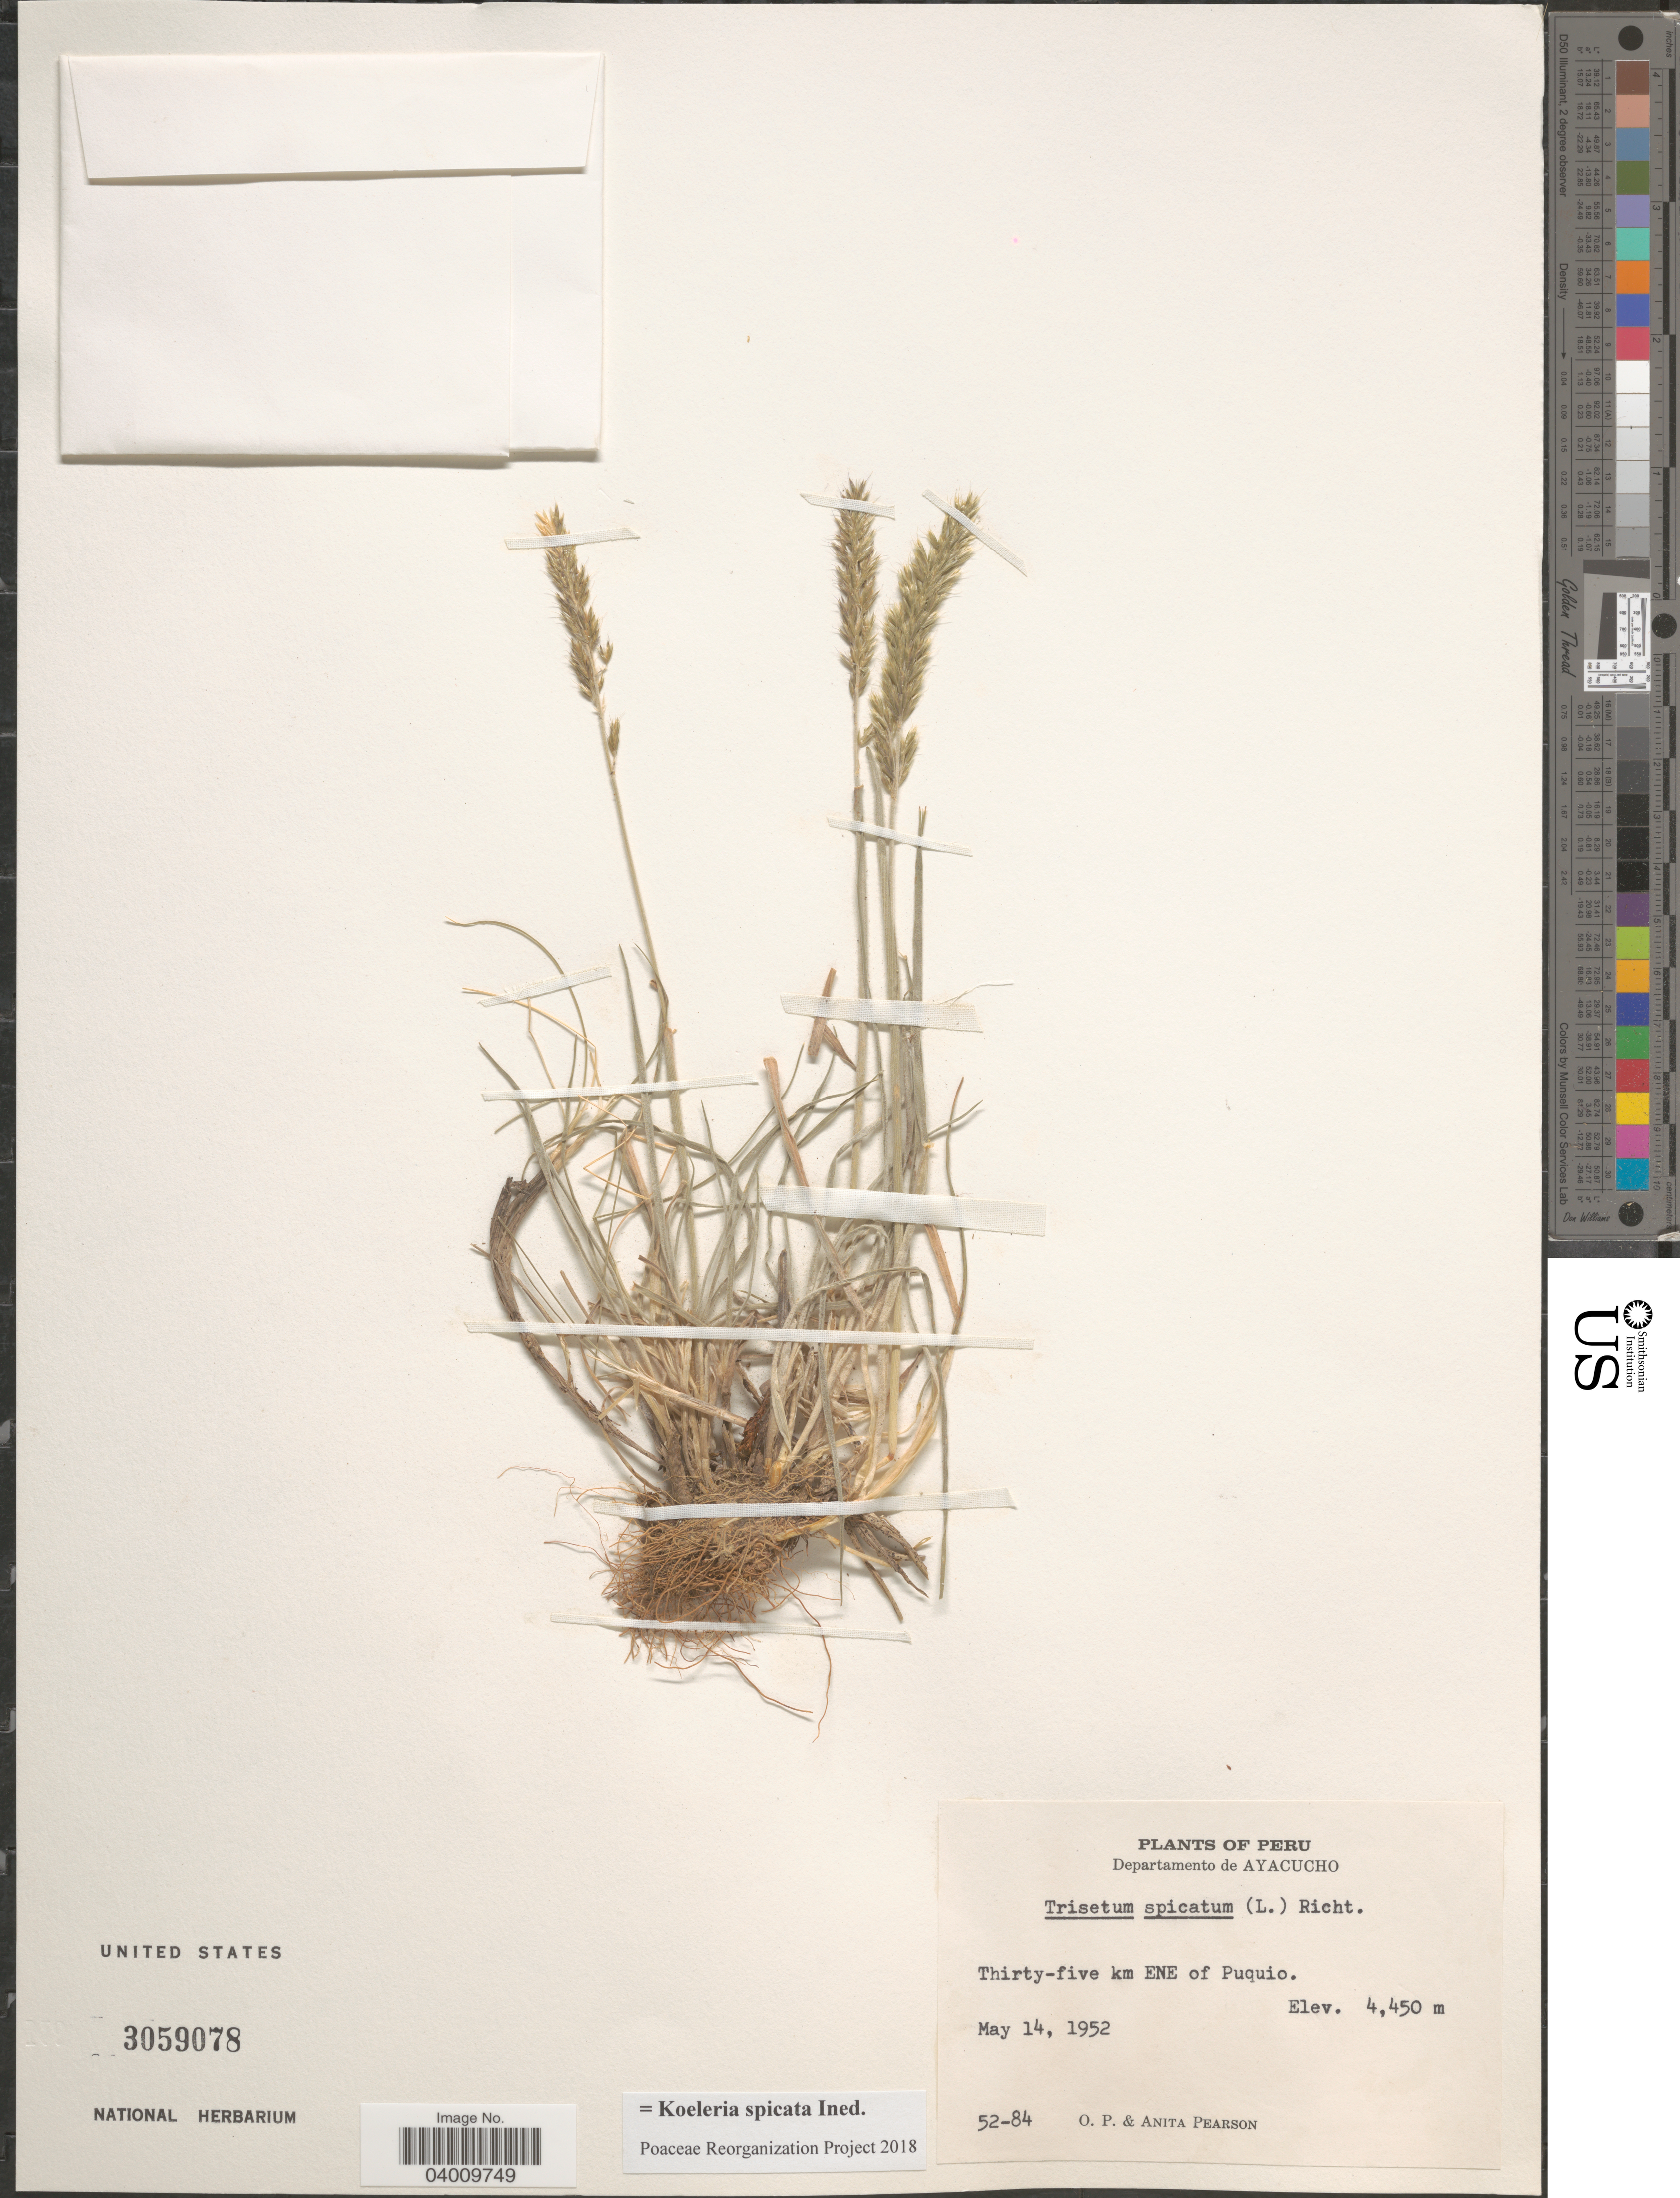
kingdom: Plantae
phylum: Tracheophyta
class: Liliopsida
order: Poales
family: Poaceae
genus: Koeleria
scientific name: Koeleria spicata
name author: (L.) Barberá et al.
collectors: O. P. Pearson & A. Pearson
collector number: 52-84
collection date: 1952-05-14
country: Peru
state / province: Ayacucho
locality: Departamento de Ayacucho. Thirty-five km ENE of Puquio.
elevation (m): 4450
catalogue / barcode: US 3059078